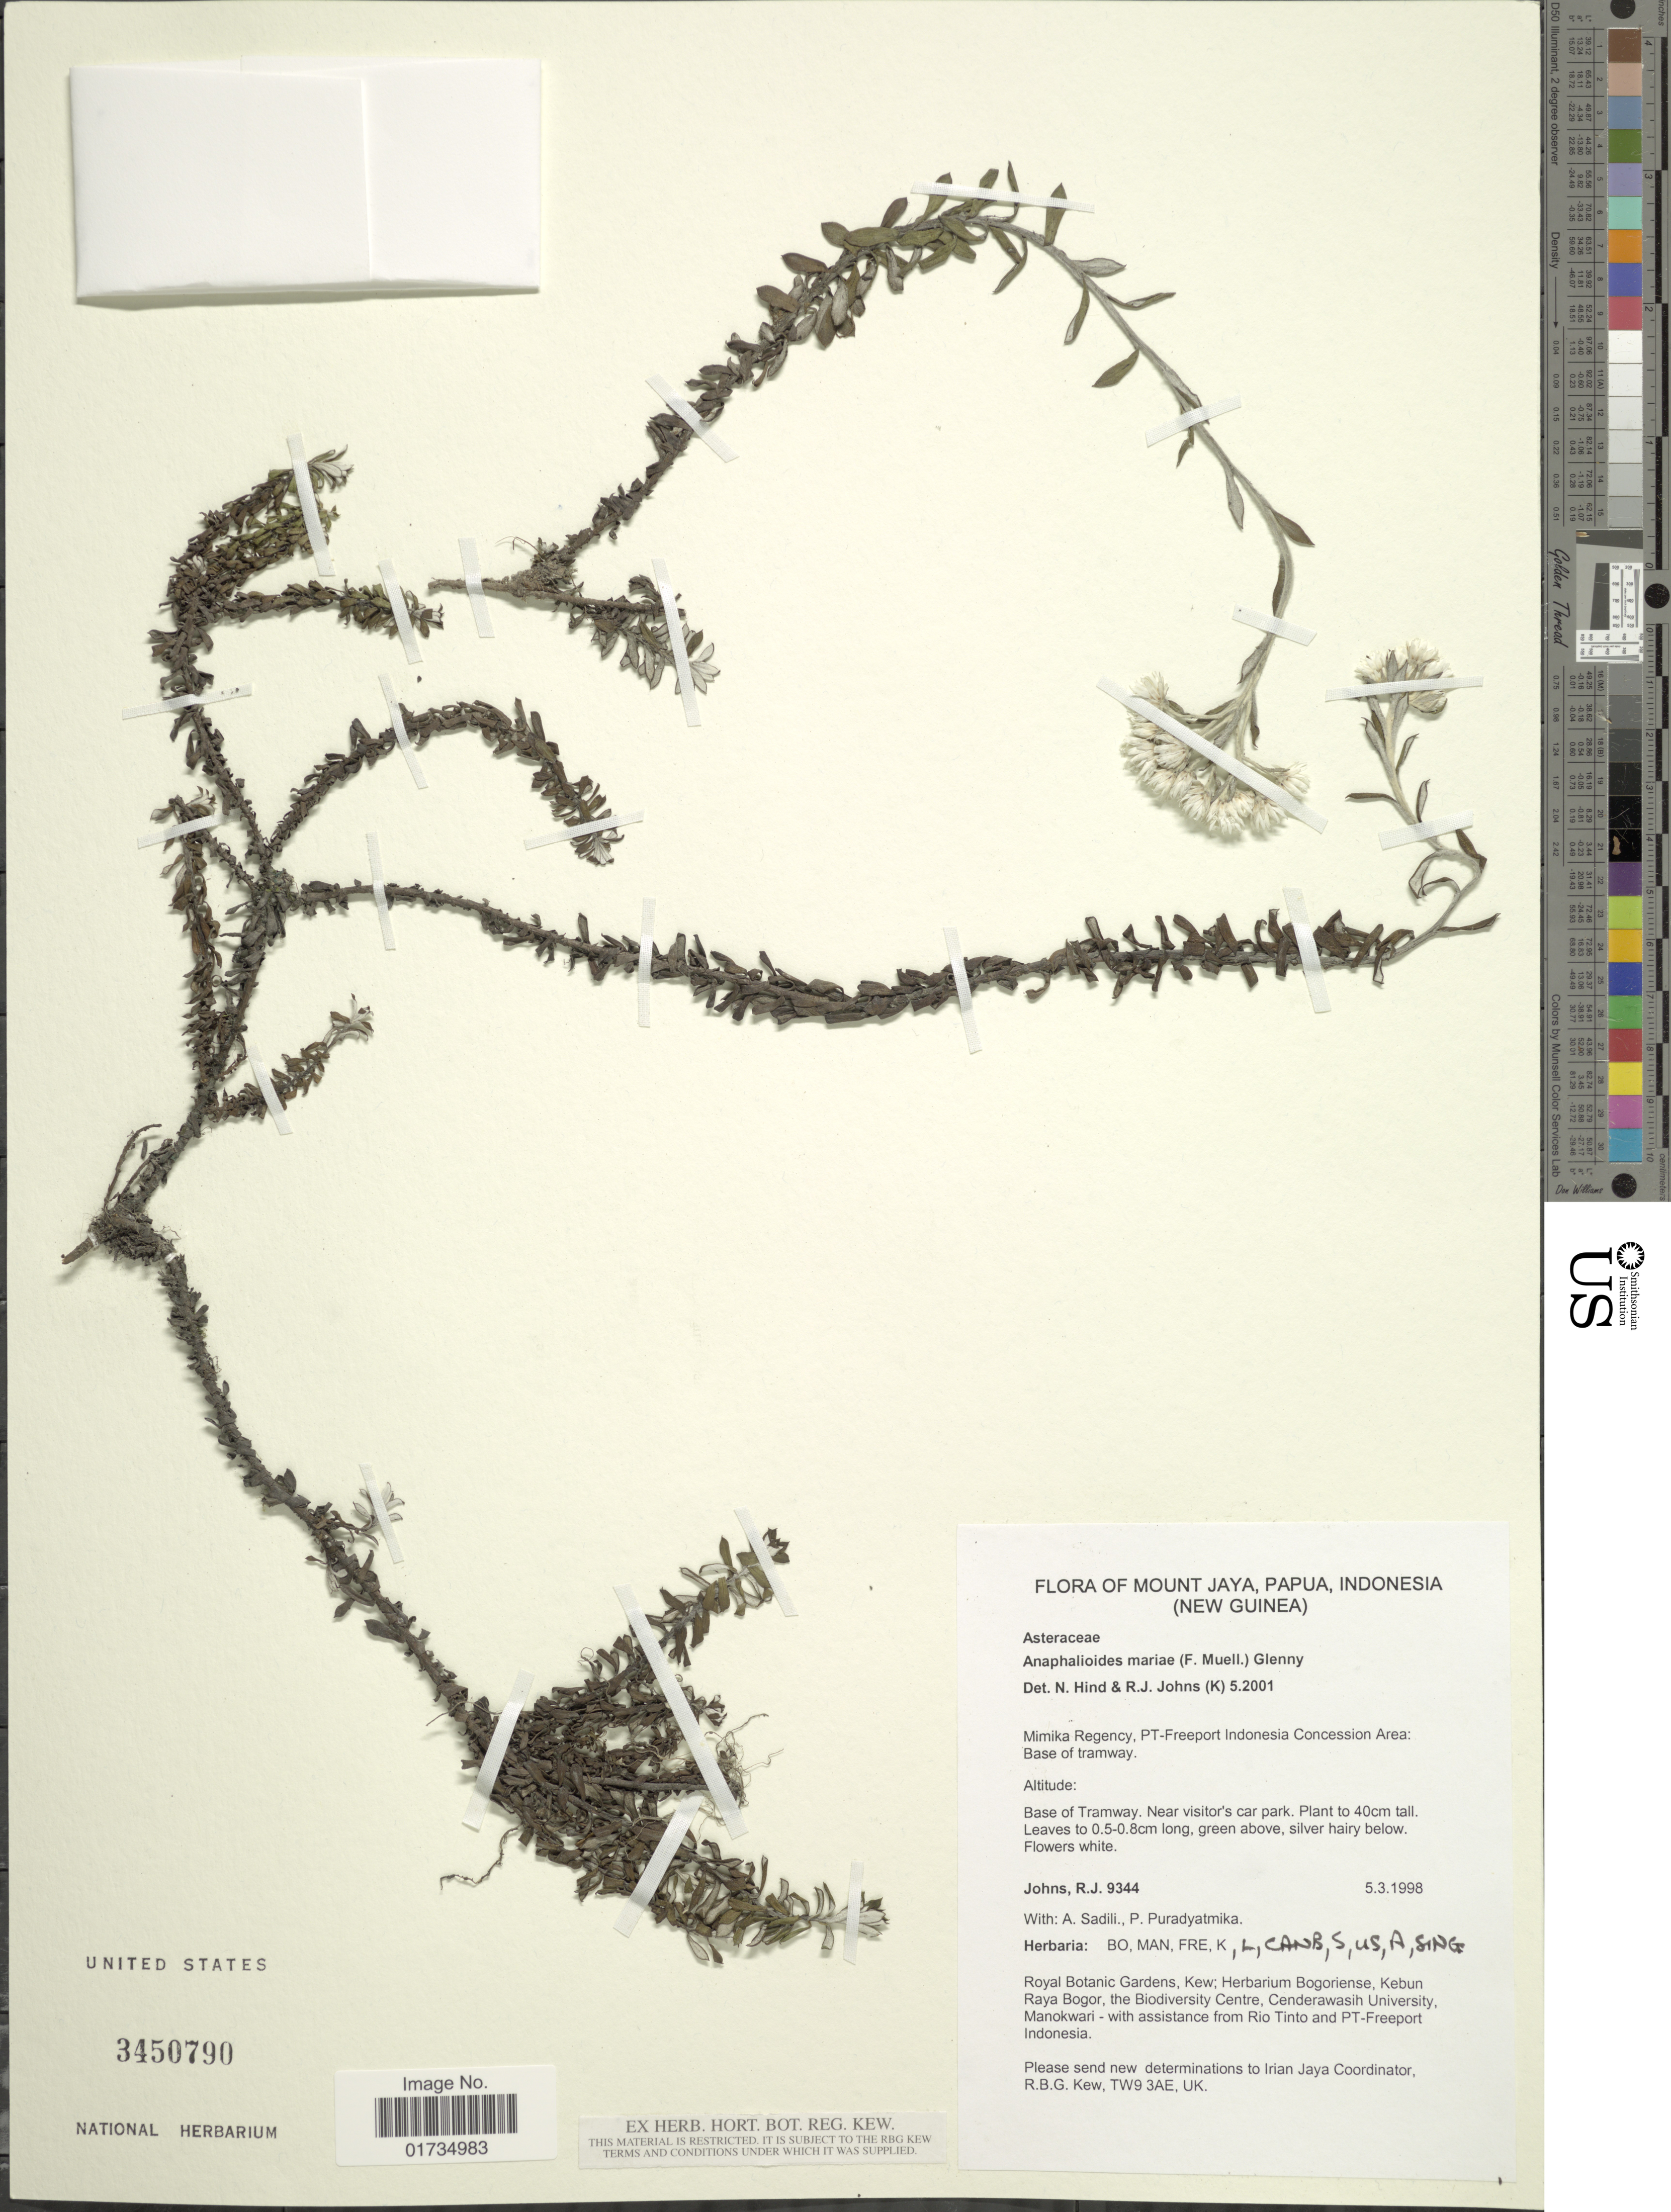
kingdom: Plantae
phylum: Tracheophyta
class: Magnoliopsida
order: Asterales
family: Asteraceae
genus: Anaphalis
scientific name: Anaphalis mariae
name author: F. Muell.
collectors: R. Johns, A. Sadili & P. Puradyatmika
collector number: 9344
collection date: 1998-03-05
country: Indonesia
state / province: Papua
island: New Guinea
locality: Mount Jaya, Papua, Indonesia (New Guinea). Mimika Regency, PT- Freeport Indonesia Concession Area: base of Tramway. Near visitor's car park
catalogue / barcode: US 3450790